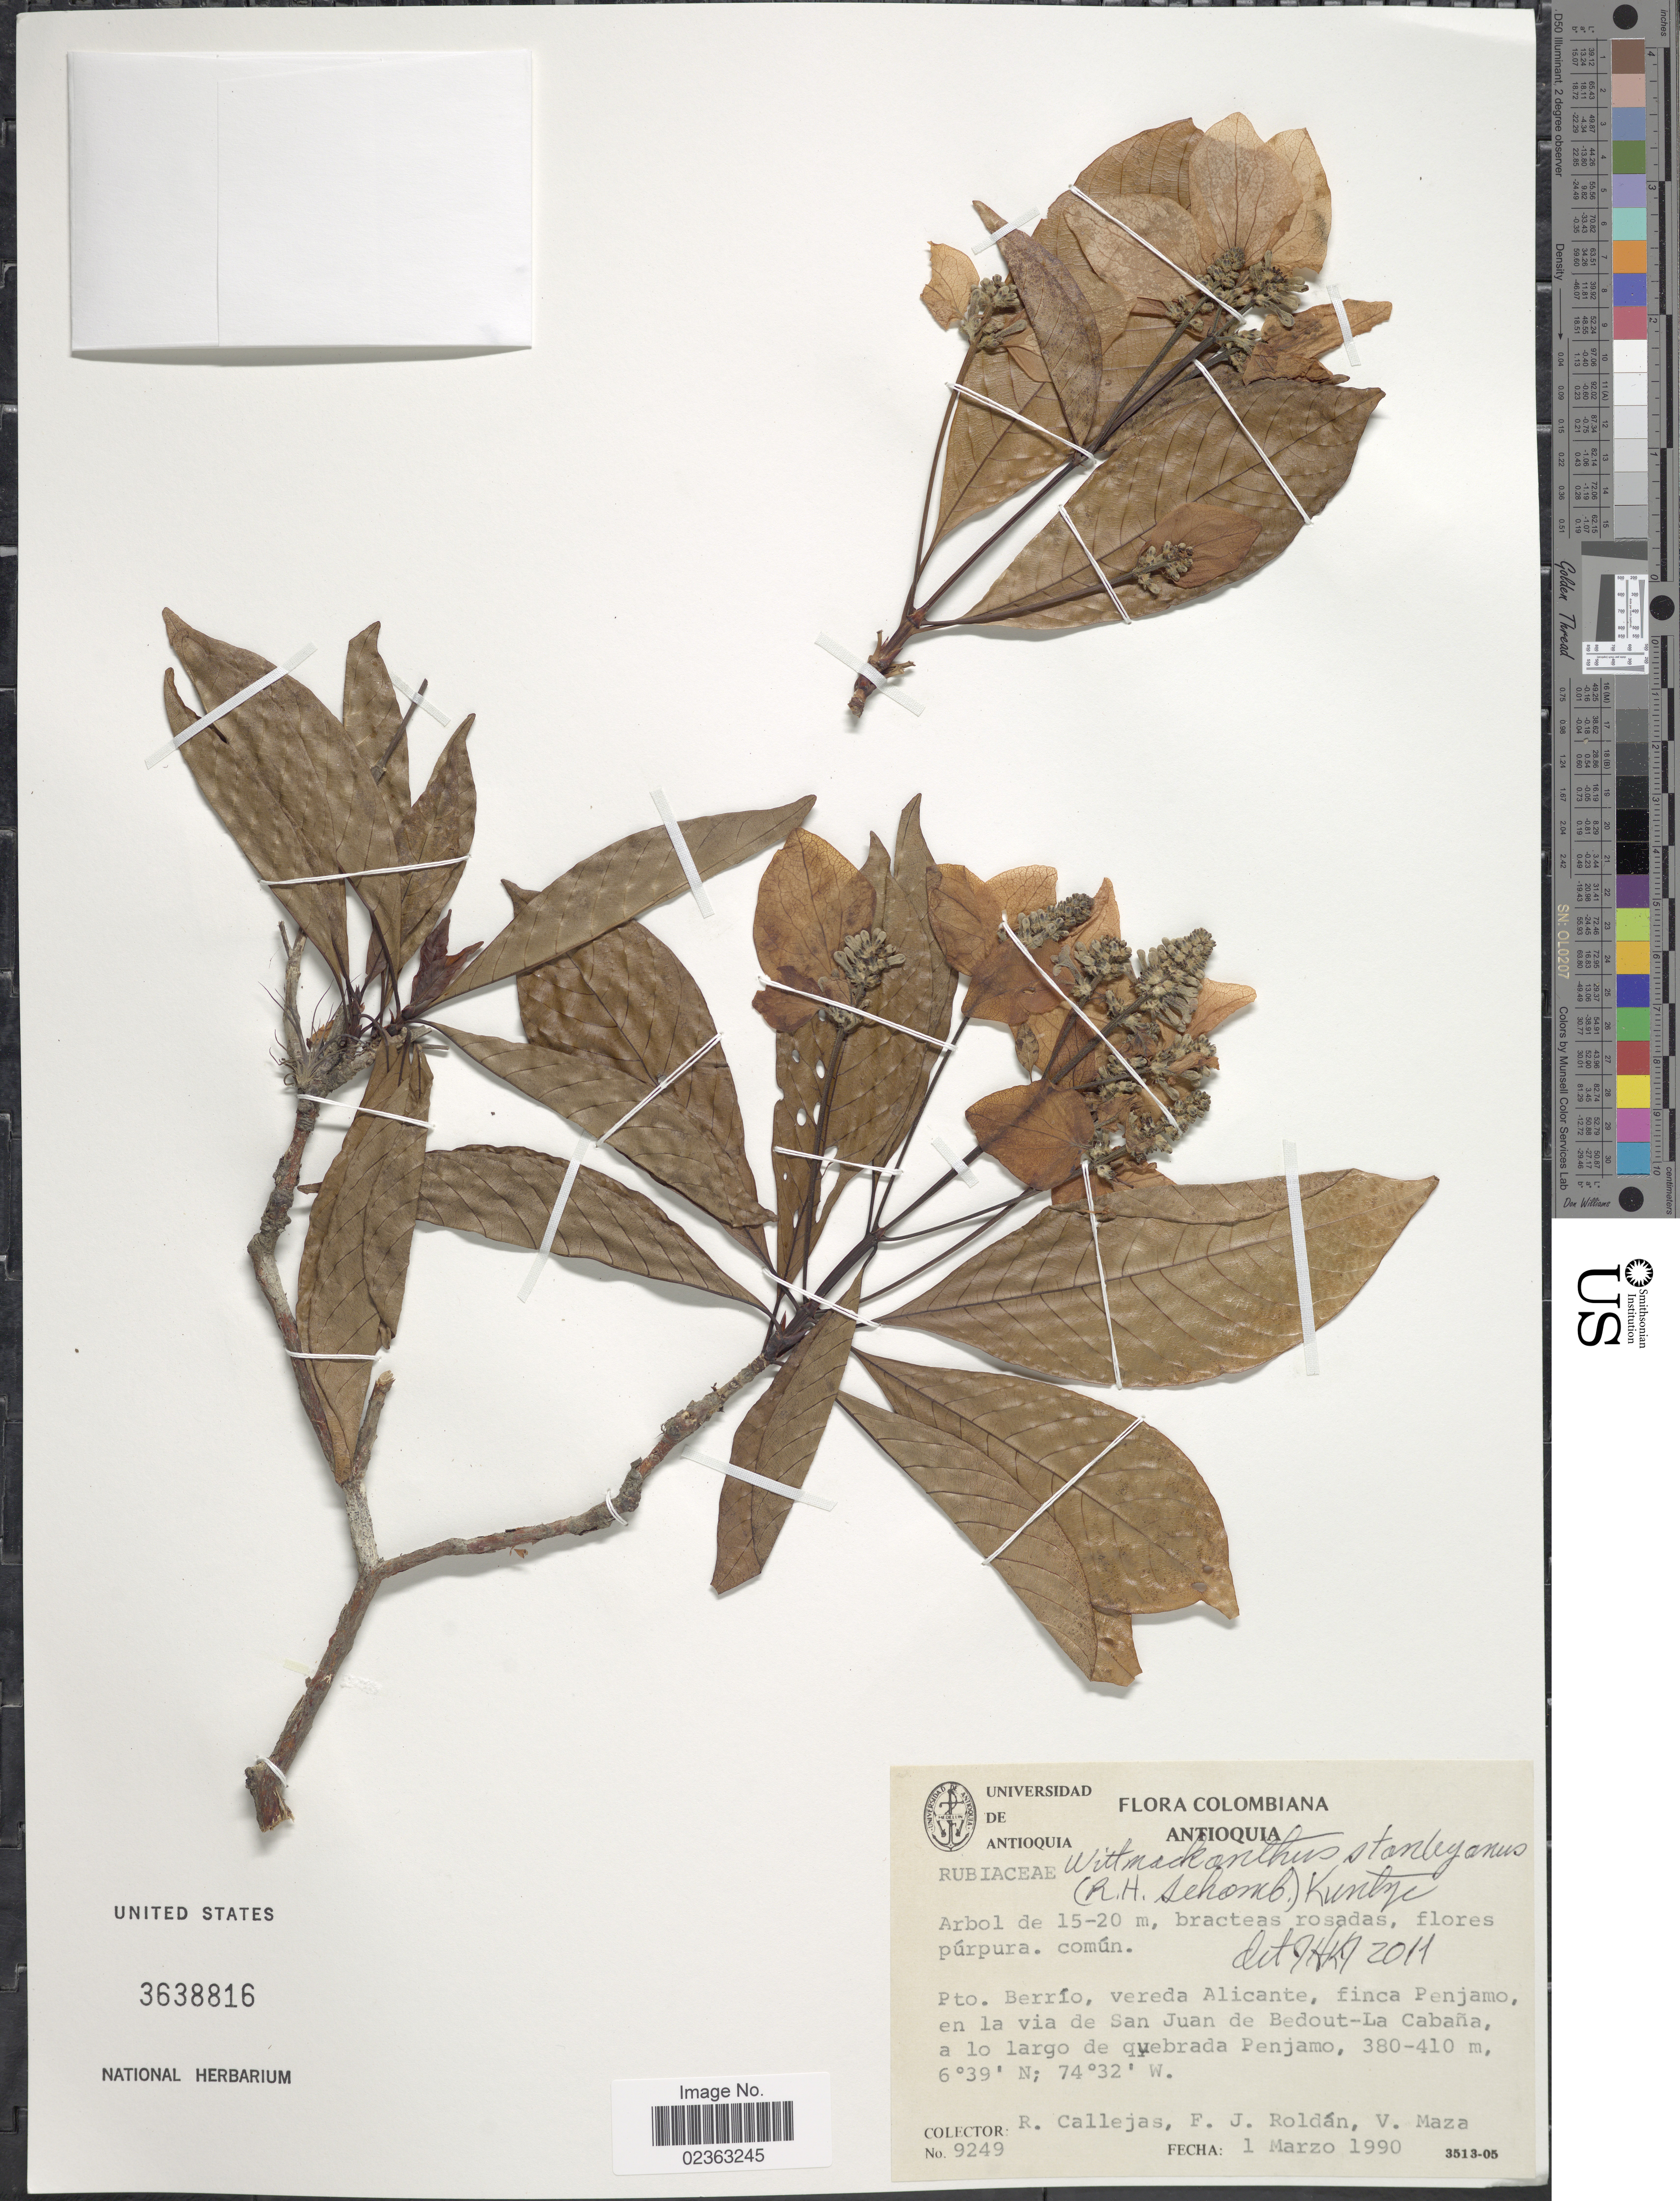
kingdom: Plantae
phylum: Tracheophyta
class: Magnoliopsida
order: Gentianales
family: Rubiaceae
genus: Wittmackanthus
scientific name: Wittmackanthus stanleyanus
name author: (R.H. Schomb.) Kuntze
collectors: R. Callejas, F. J. Roldán & V. Maza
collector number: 9249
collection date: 1990-03-01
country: Colombia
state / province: Antioquia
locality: Pto. Berrio, vereda Alicante, finca Penjamo, en la via de San Juan de Bedout-la cabana, a lo largo de quebrada Penjamo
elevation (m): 380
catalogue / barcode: US 3638816